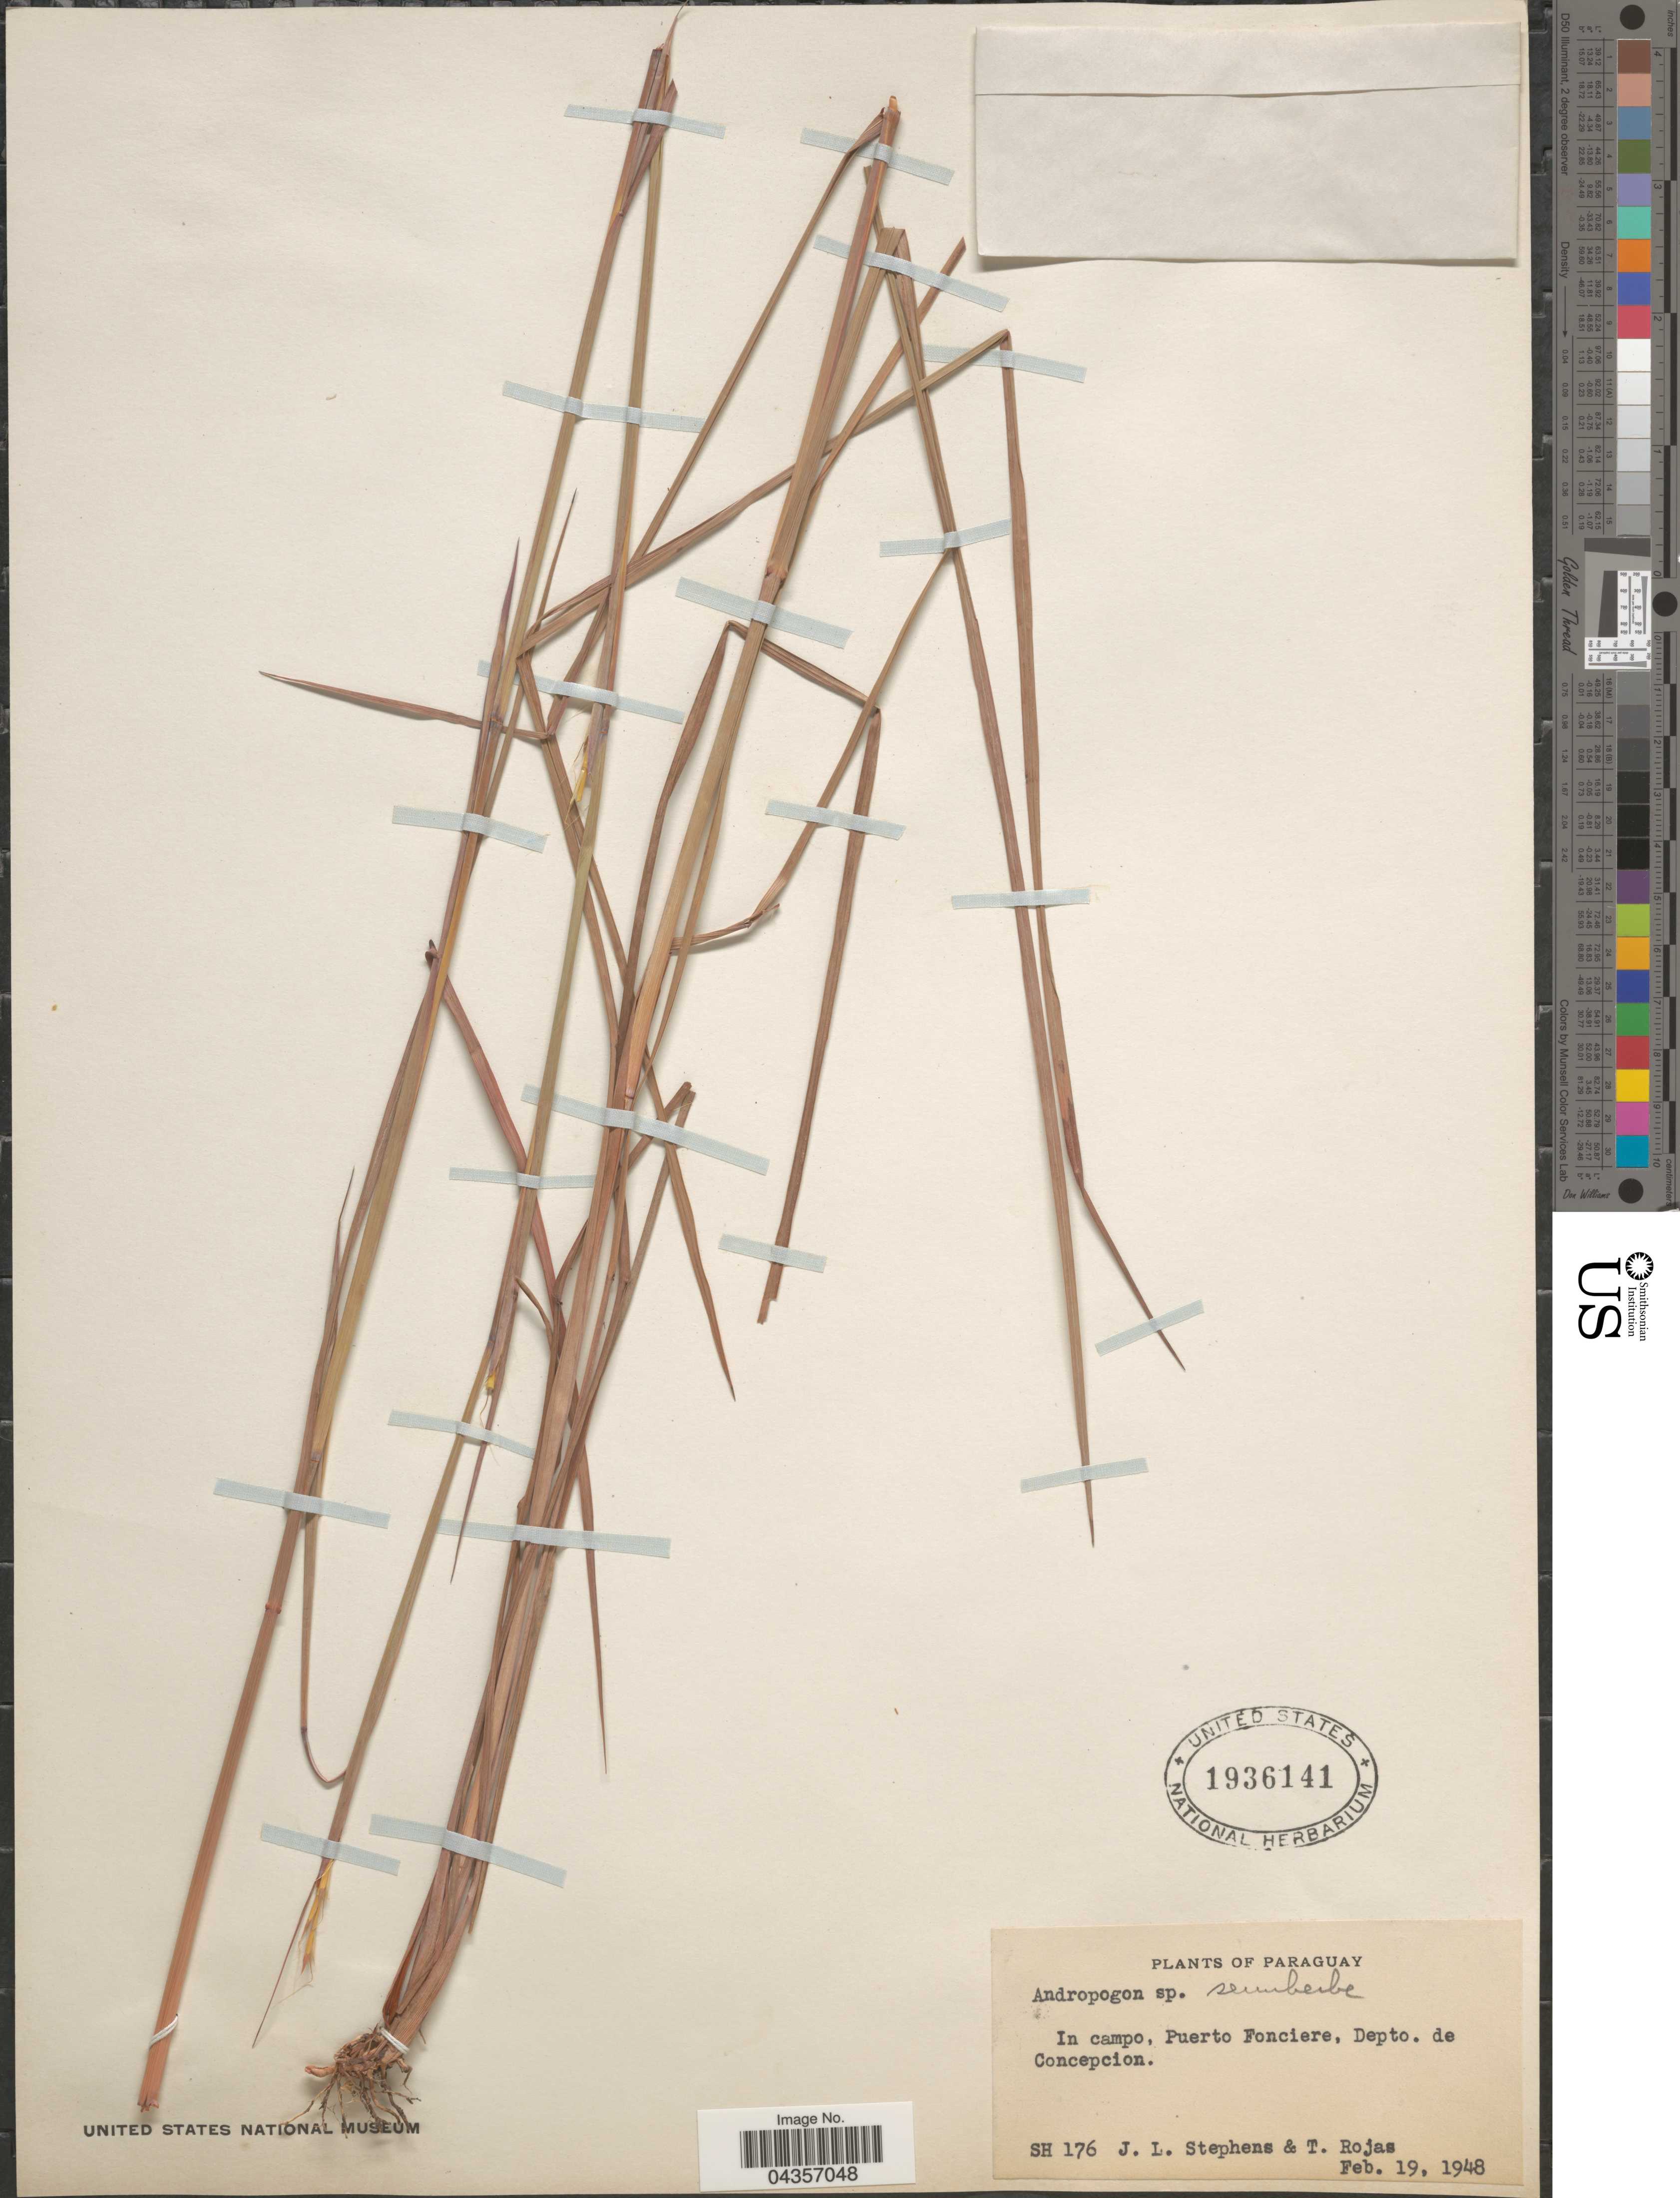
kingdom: Plantae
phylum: Tracheophyta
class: Liliopsida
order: Poales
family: Poaceae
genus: Schizachyrium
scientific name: Schizachyrium sanguineum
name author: (Retz.) Alston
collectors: J. Stephens & T. Rojas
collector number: SH176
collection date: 1948-02-19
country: Paraguay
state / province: Concepcion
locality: In campo, Puerto Fonciere, Depto. de Concepcion.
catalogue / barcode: US 1936141